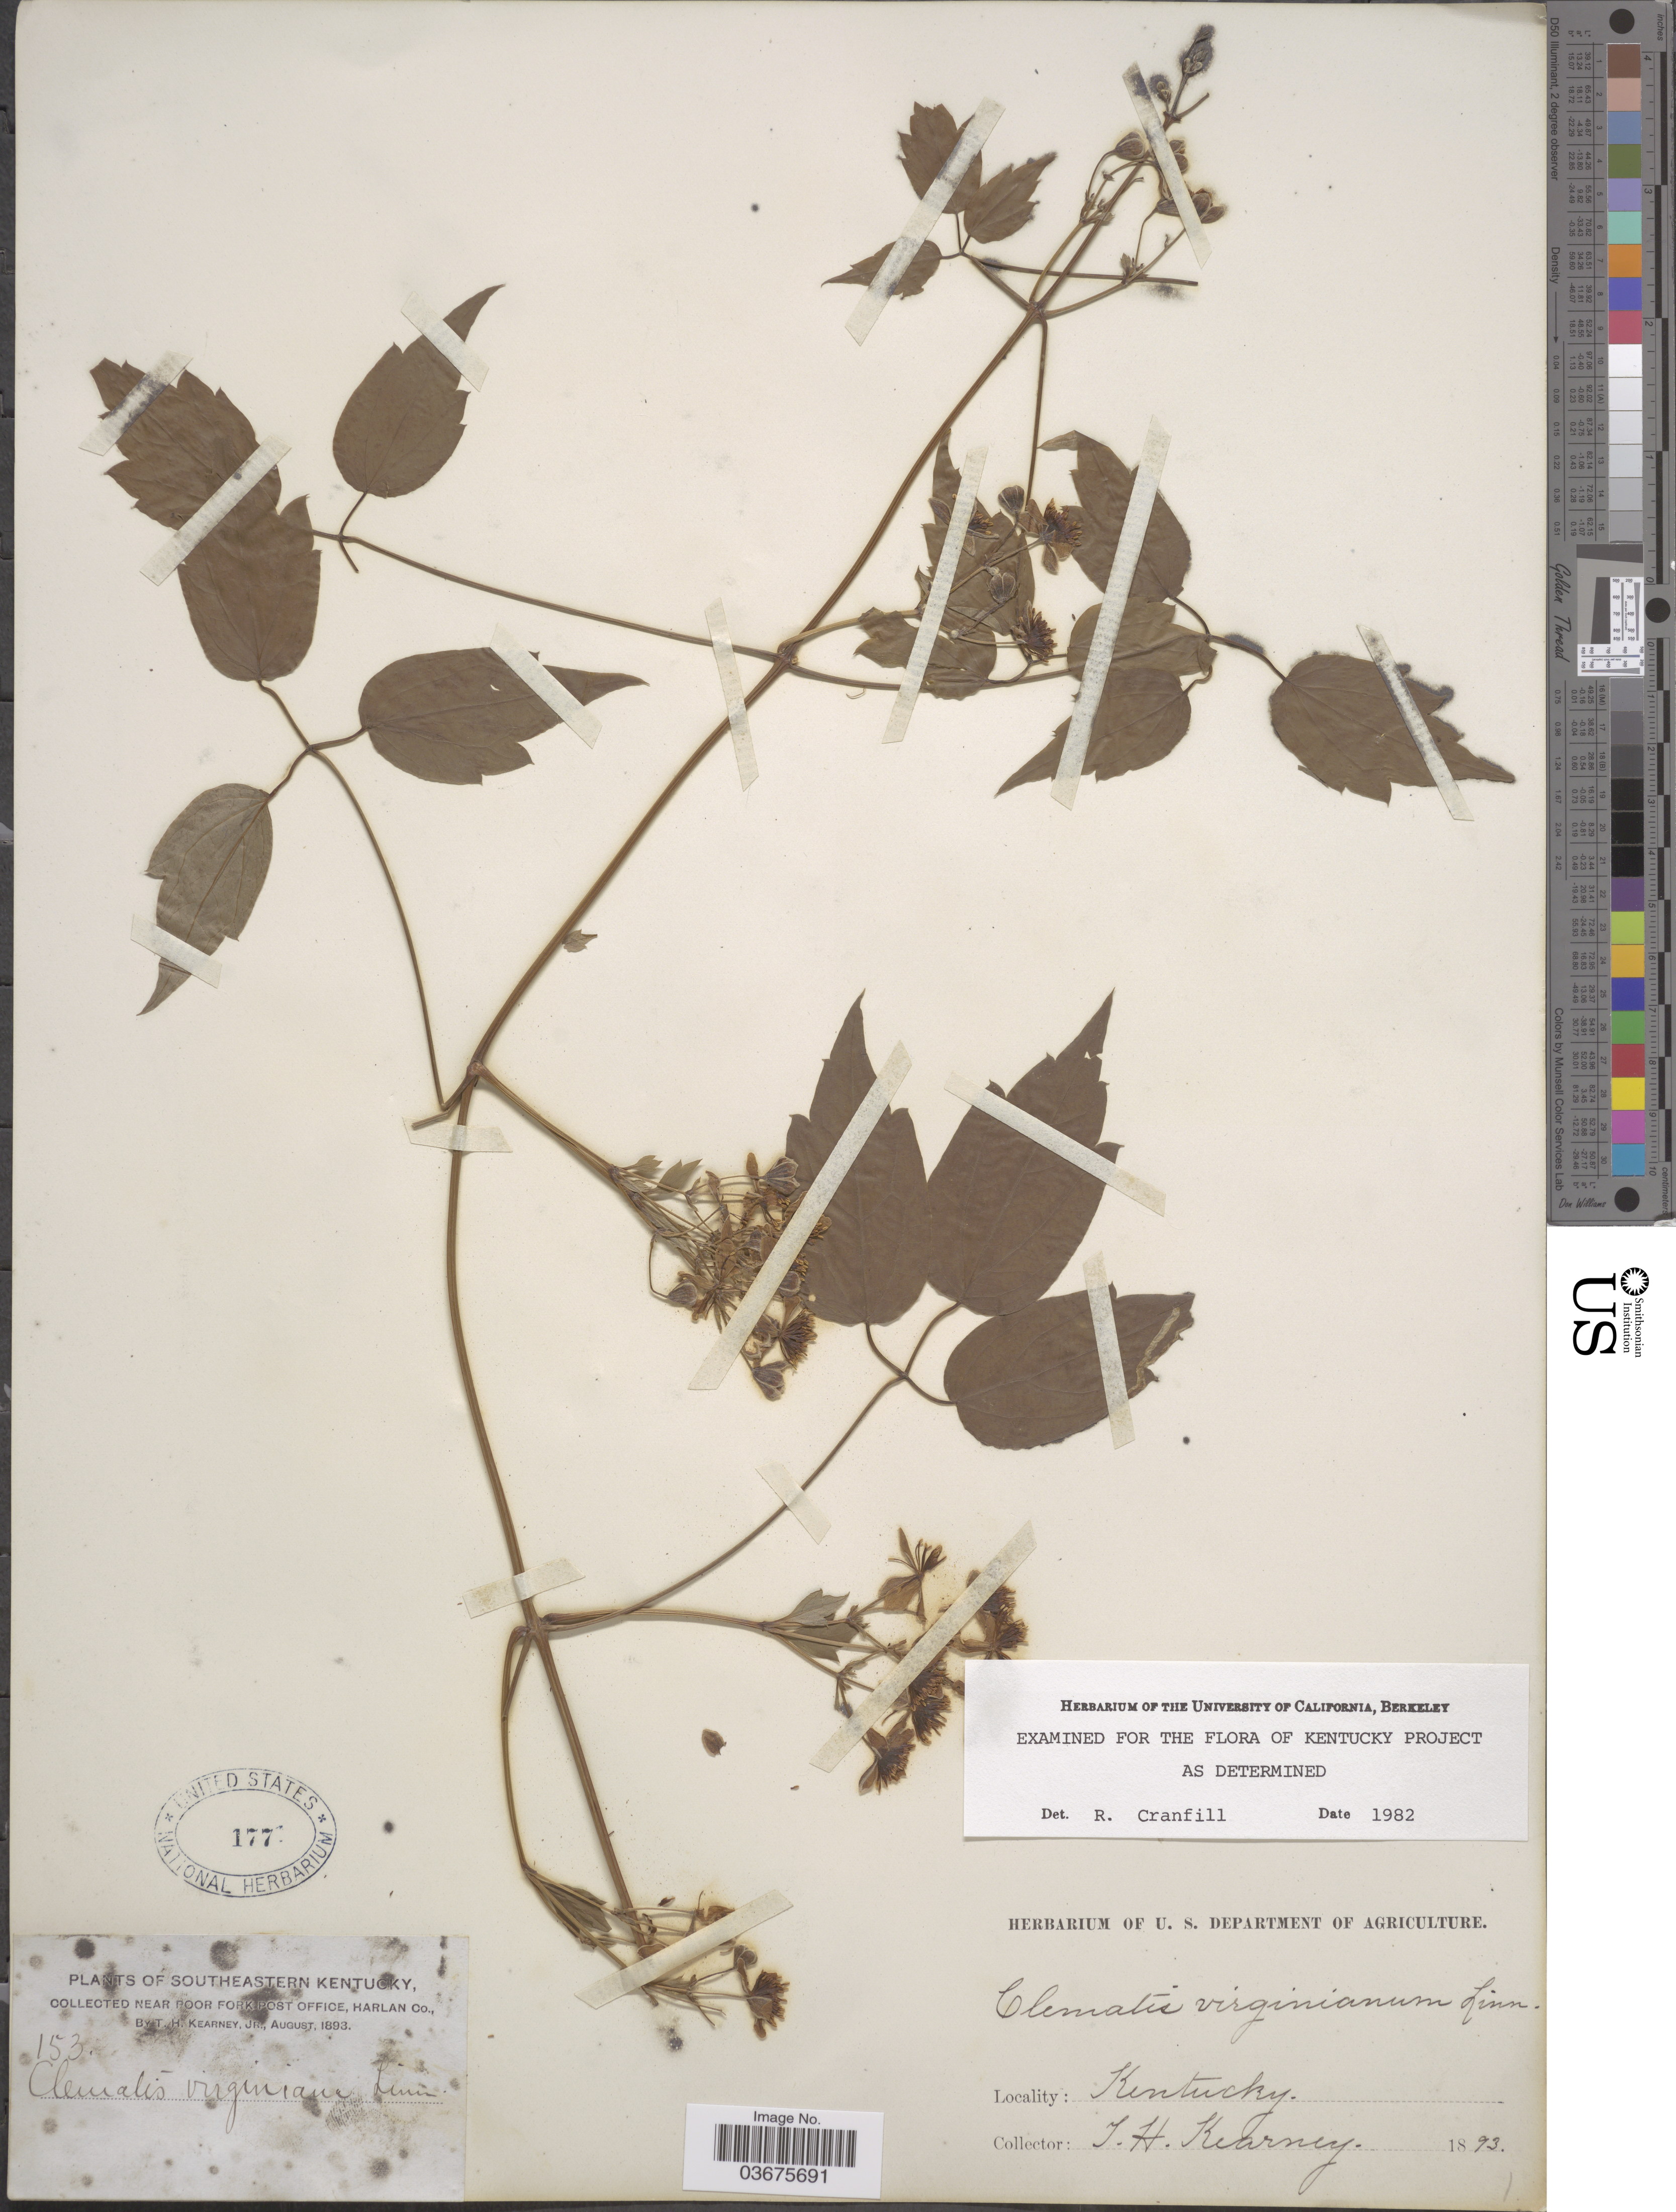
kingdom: Plantae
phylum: Tracheophyta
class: Magnoliopsida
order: Ranunculales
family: Ranunculaceae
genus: Clematis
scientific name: Clematis virginiana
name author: L.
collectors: T. H. Kearney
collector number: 153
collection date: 1893-08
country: United States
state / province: Kentucky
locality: Southeastern Kentucky, near Poor Fork Post Office, Harlan Co.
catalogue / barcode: US 177